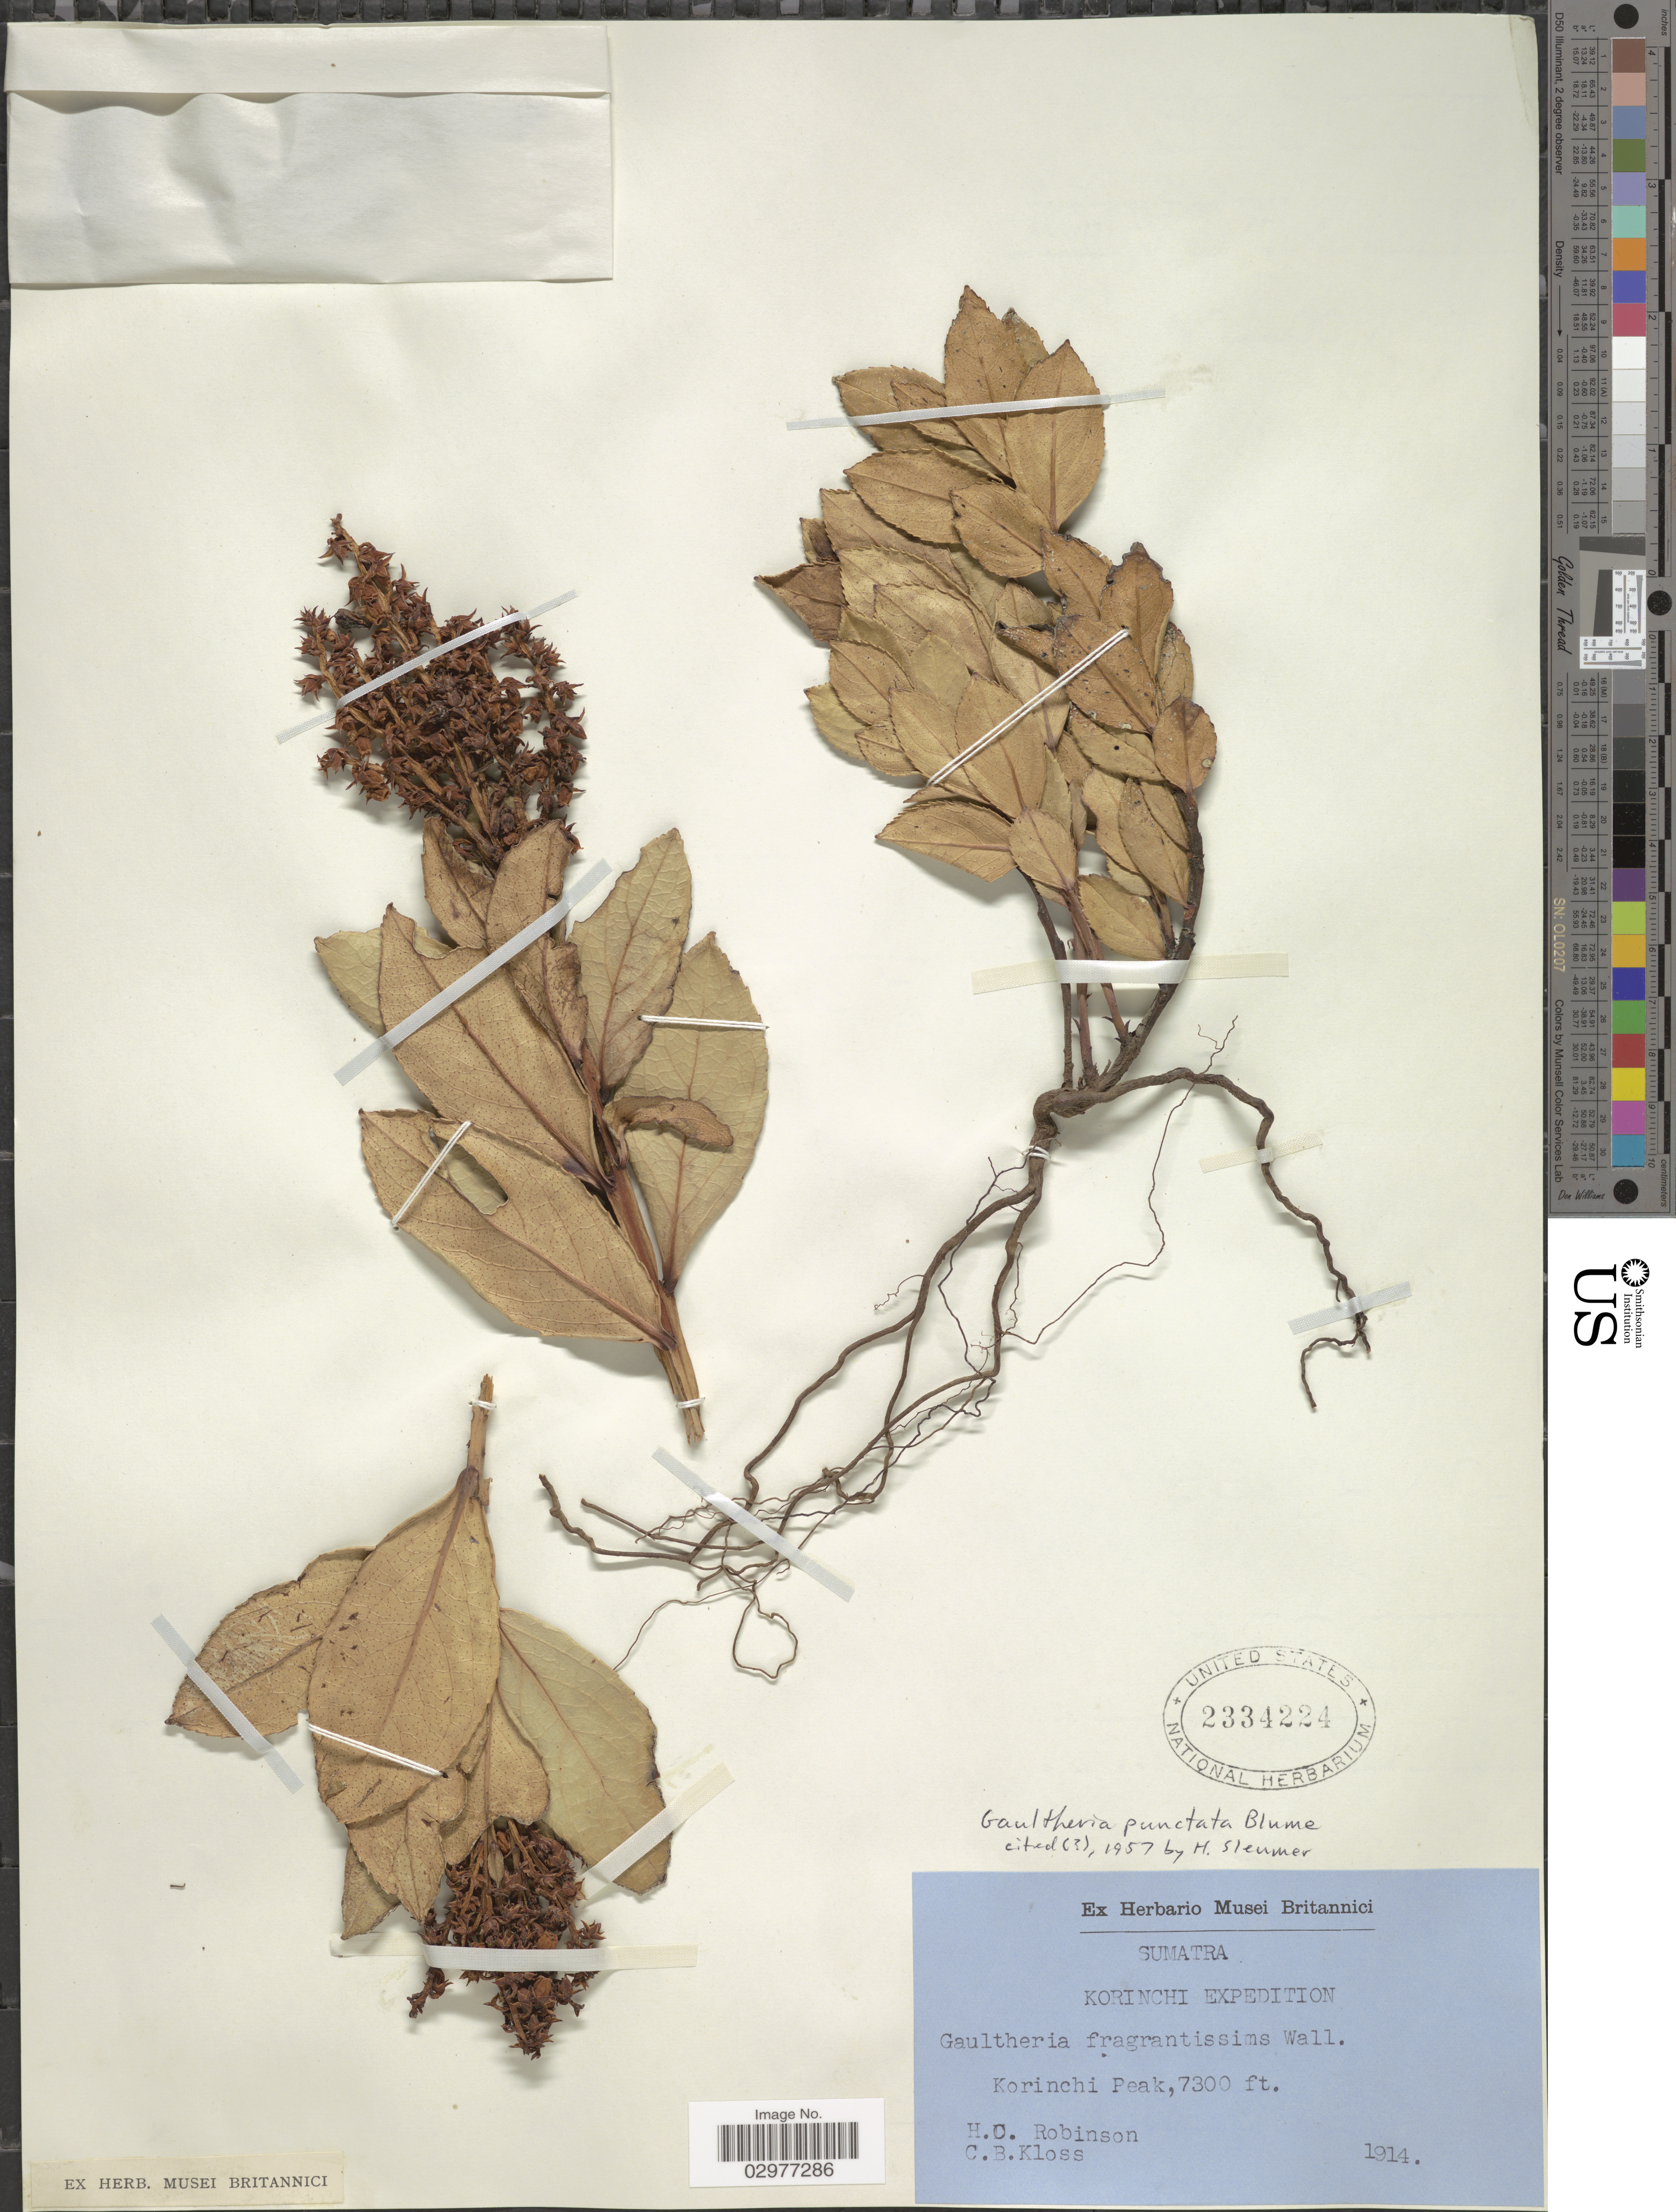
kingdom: Plantae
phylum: Tracheophyta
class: Magnoliopsida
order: Ericales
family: Ericaceae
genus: Gaultheria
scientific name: Gaultheria punctata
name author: Blume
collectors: H. C. Robinson & C. Kloss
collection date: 1914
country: Indonesia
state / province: Sumatra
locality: Korinchi Peak.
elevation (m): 2225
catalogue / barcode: US 2334224